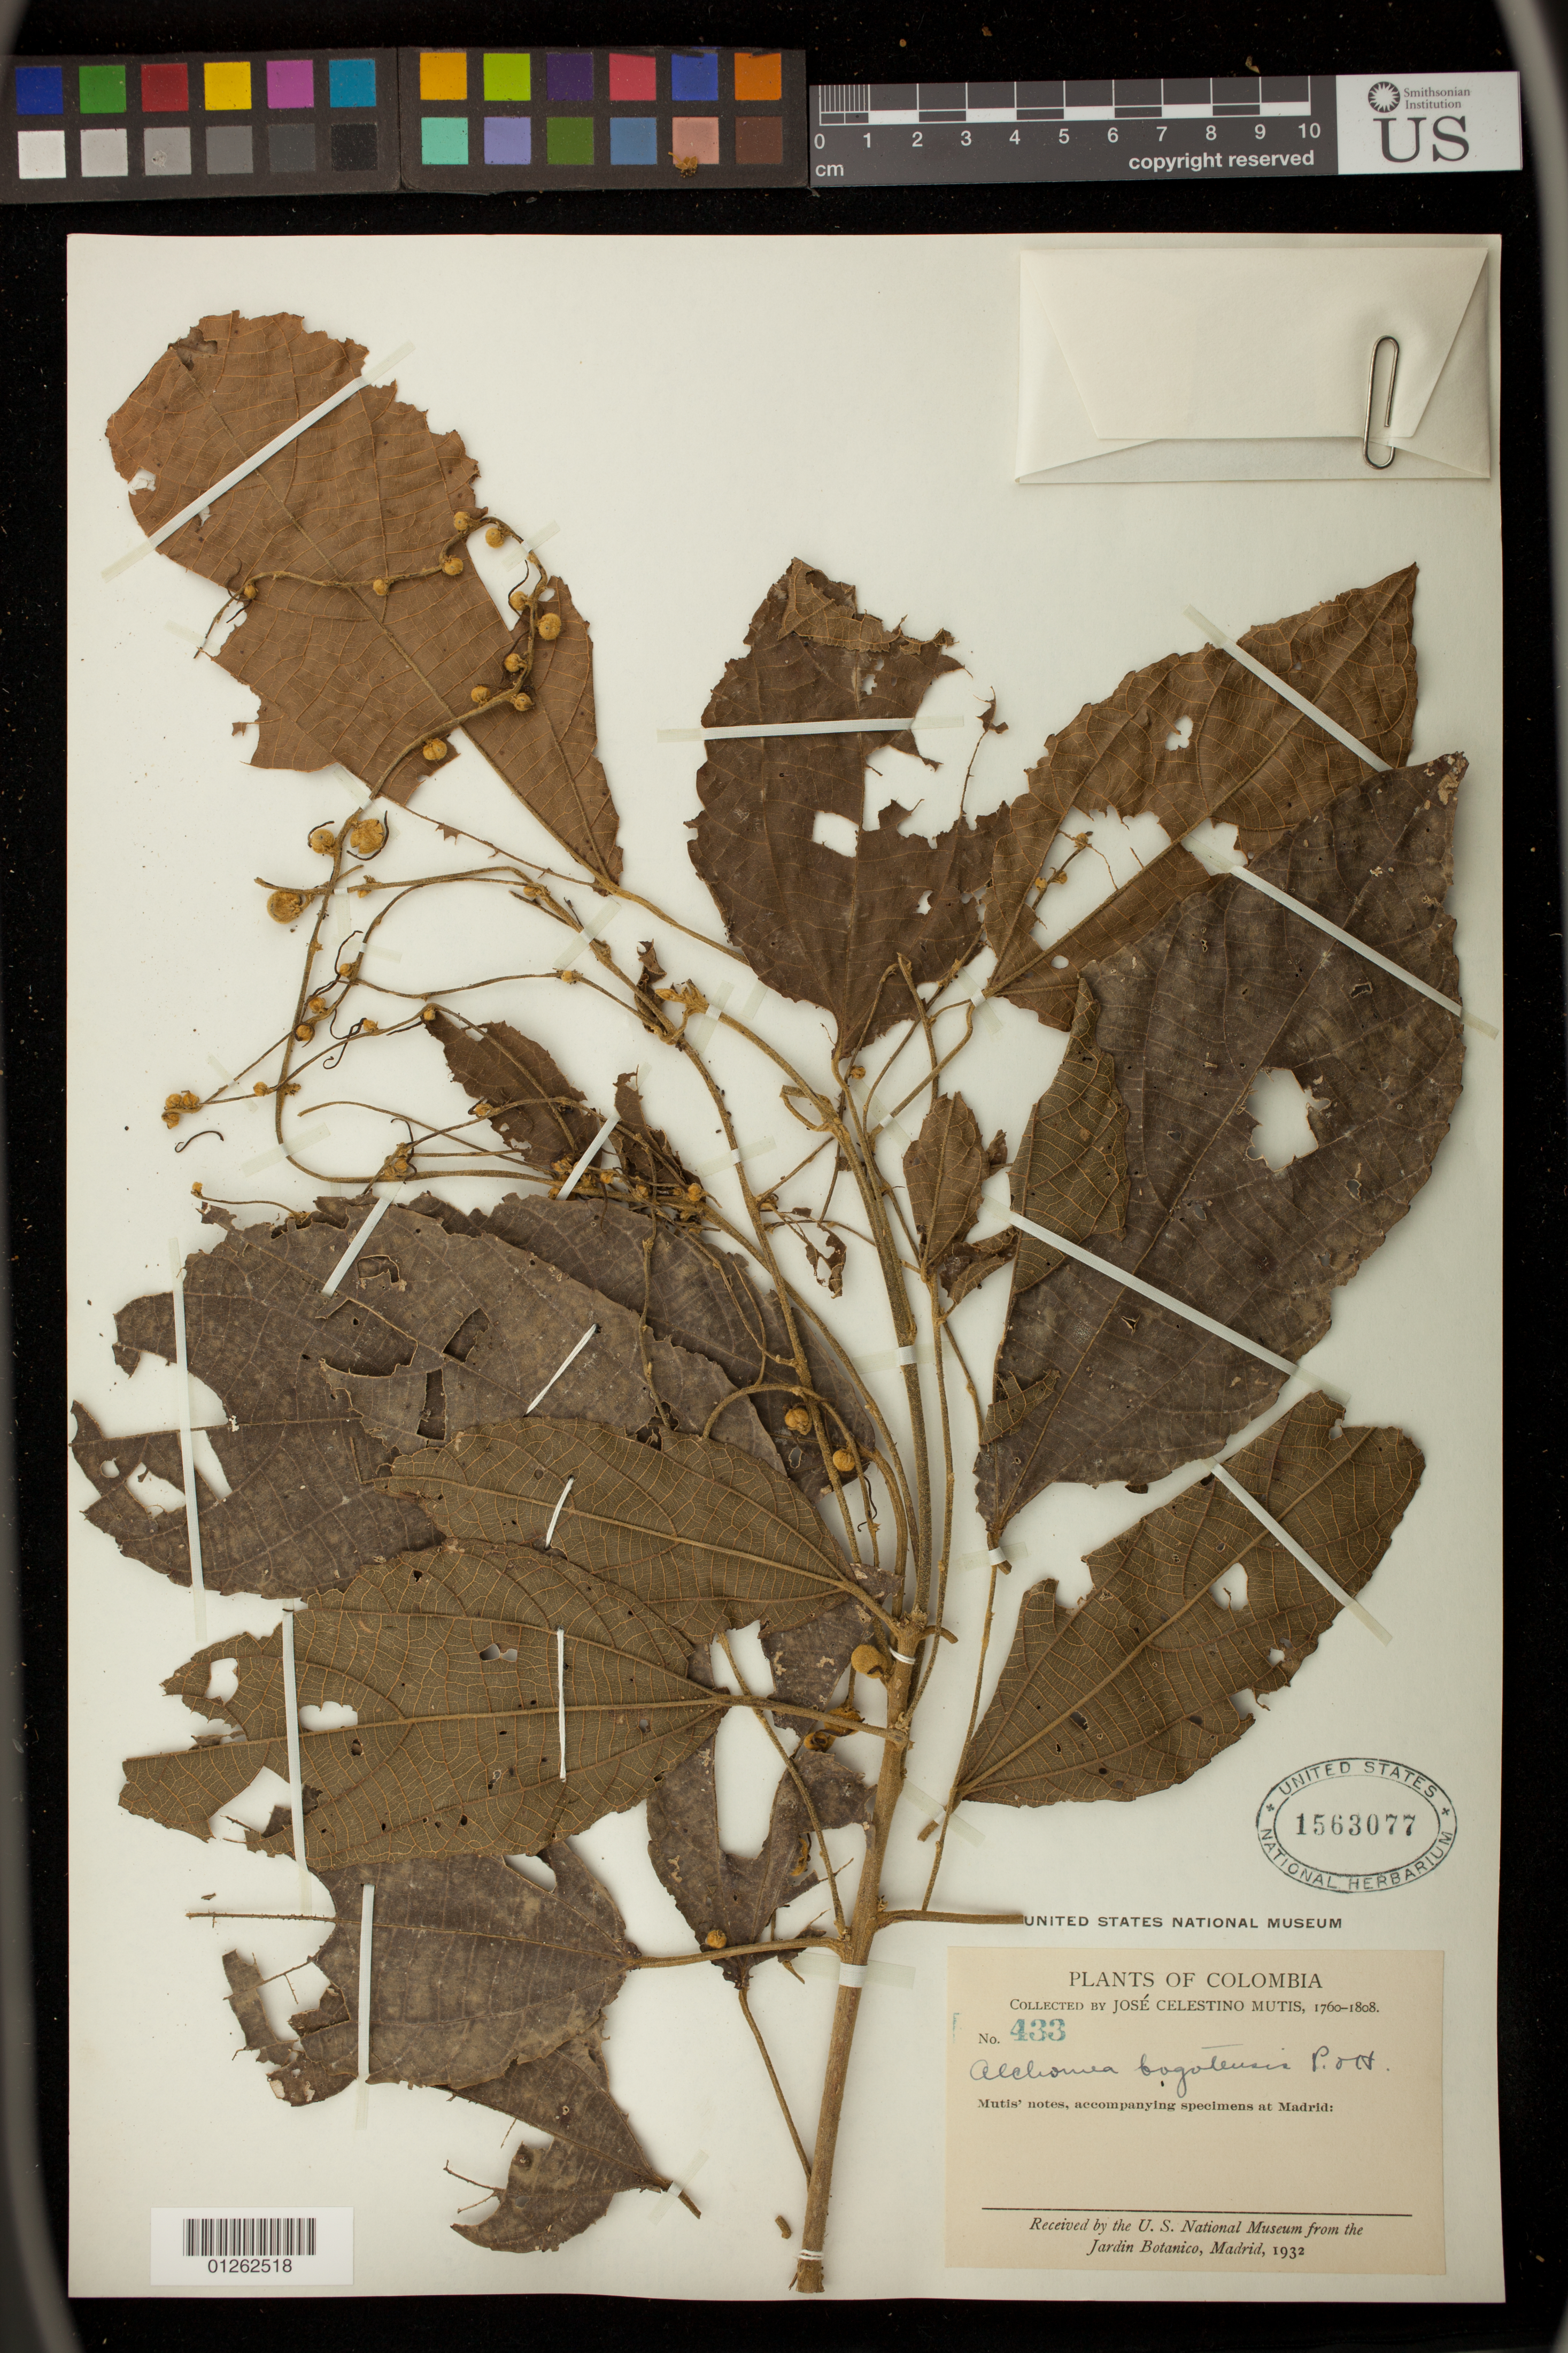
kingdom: Plantae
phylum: Tracheophyta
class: Magnoliopsida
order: Malpighiales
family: Euphorbiaceae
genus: Alchornea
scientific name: Alchornea bogotensis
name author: Pax & K. Hoffm.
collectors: J. C. B. Mutis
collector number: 433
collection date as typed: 1760-1808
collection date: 1760/1808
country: Colombia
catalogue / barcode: US 1563077